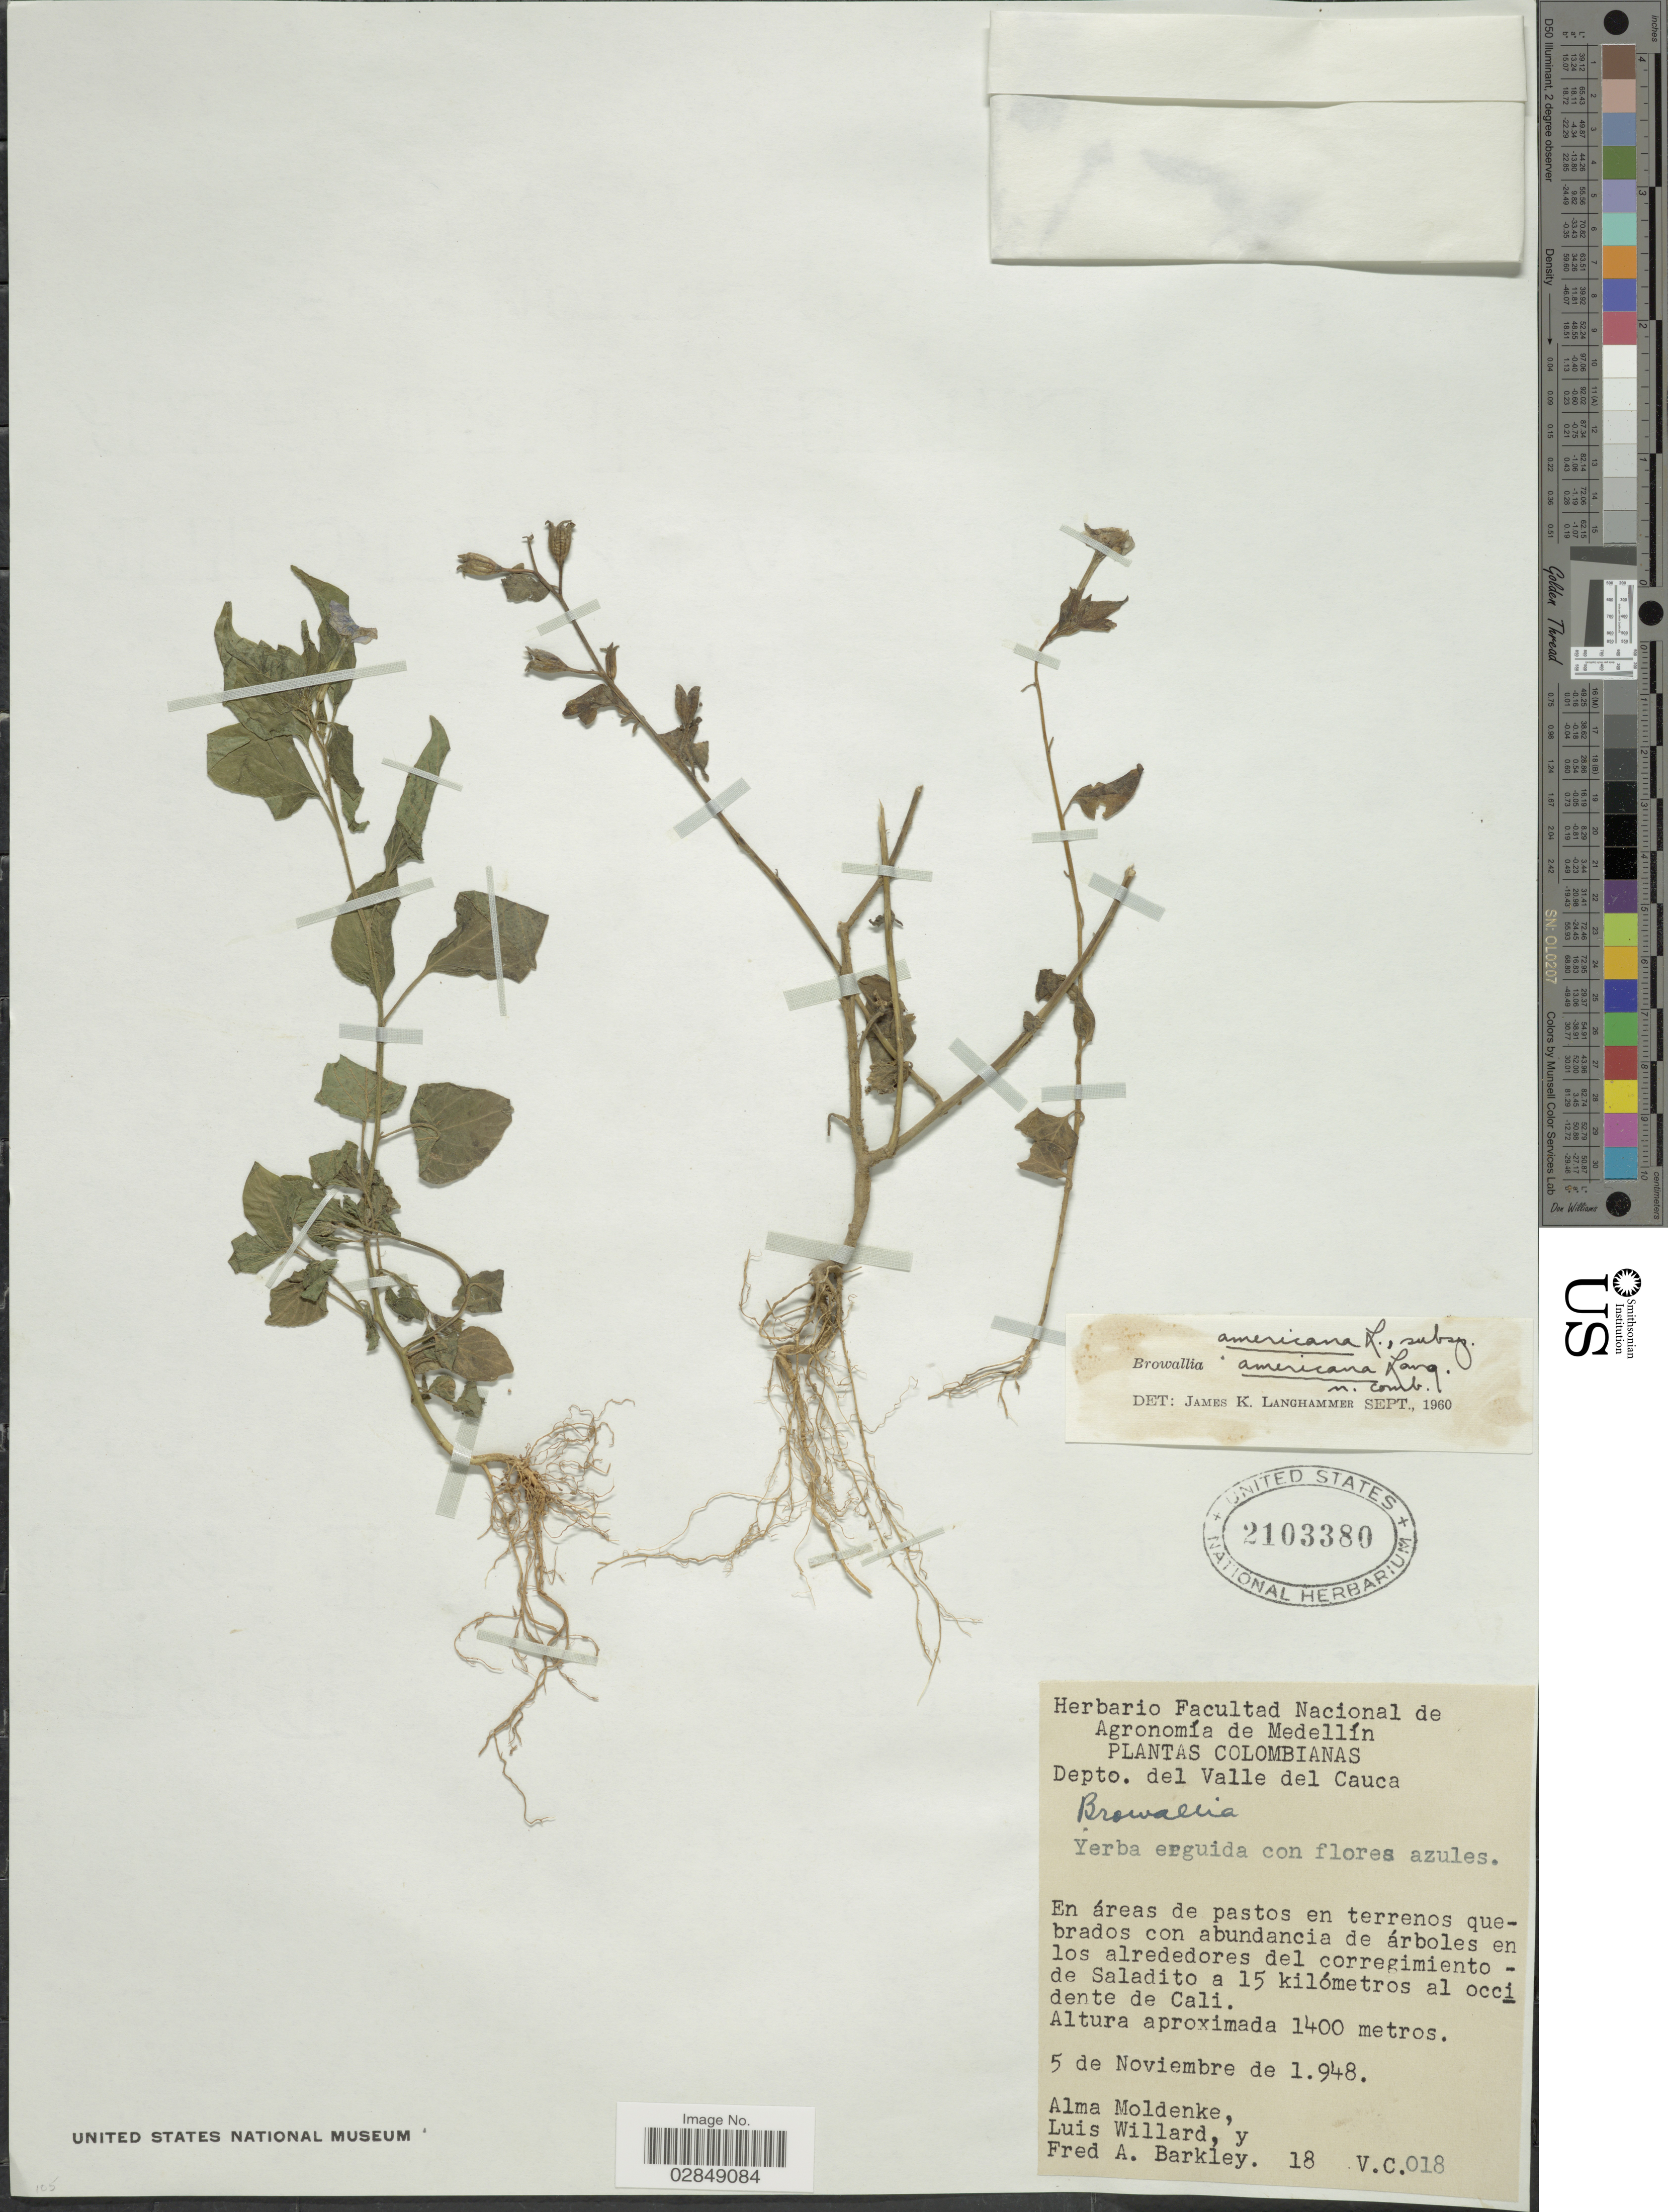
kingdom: Plantae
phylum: Tracheophyta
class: Magnoliopsida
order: Solanales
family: Solanaceae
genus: Browallia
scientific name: Browallia americana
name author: L.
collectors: A. L. Moldenke, L. Willard & F. A. Barkley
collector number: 18V.C.018*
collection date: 1948-11-05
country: Colombia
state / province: Valle del Cauca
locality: Depto. del Valle del Cauca. En áreas de pastos en terrenos quebrados con abundancia de árboles en los alrededores del corregimiento- de Saladito a 15 kilómetros al occidente de Cali.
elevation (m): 1400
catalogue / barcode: US 2103380